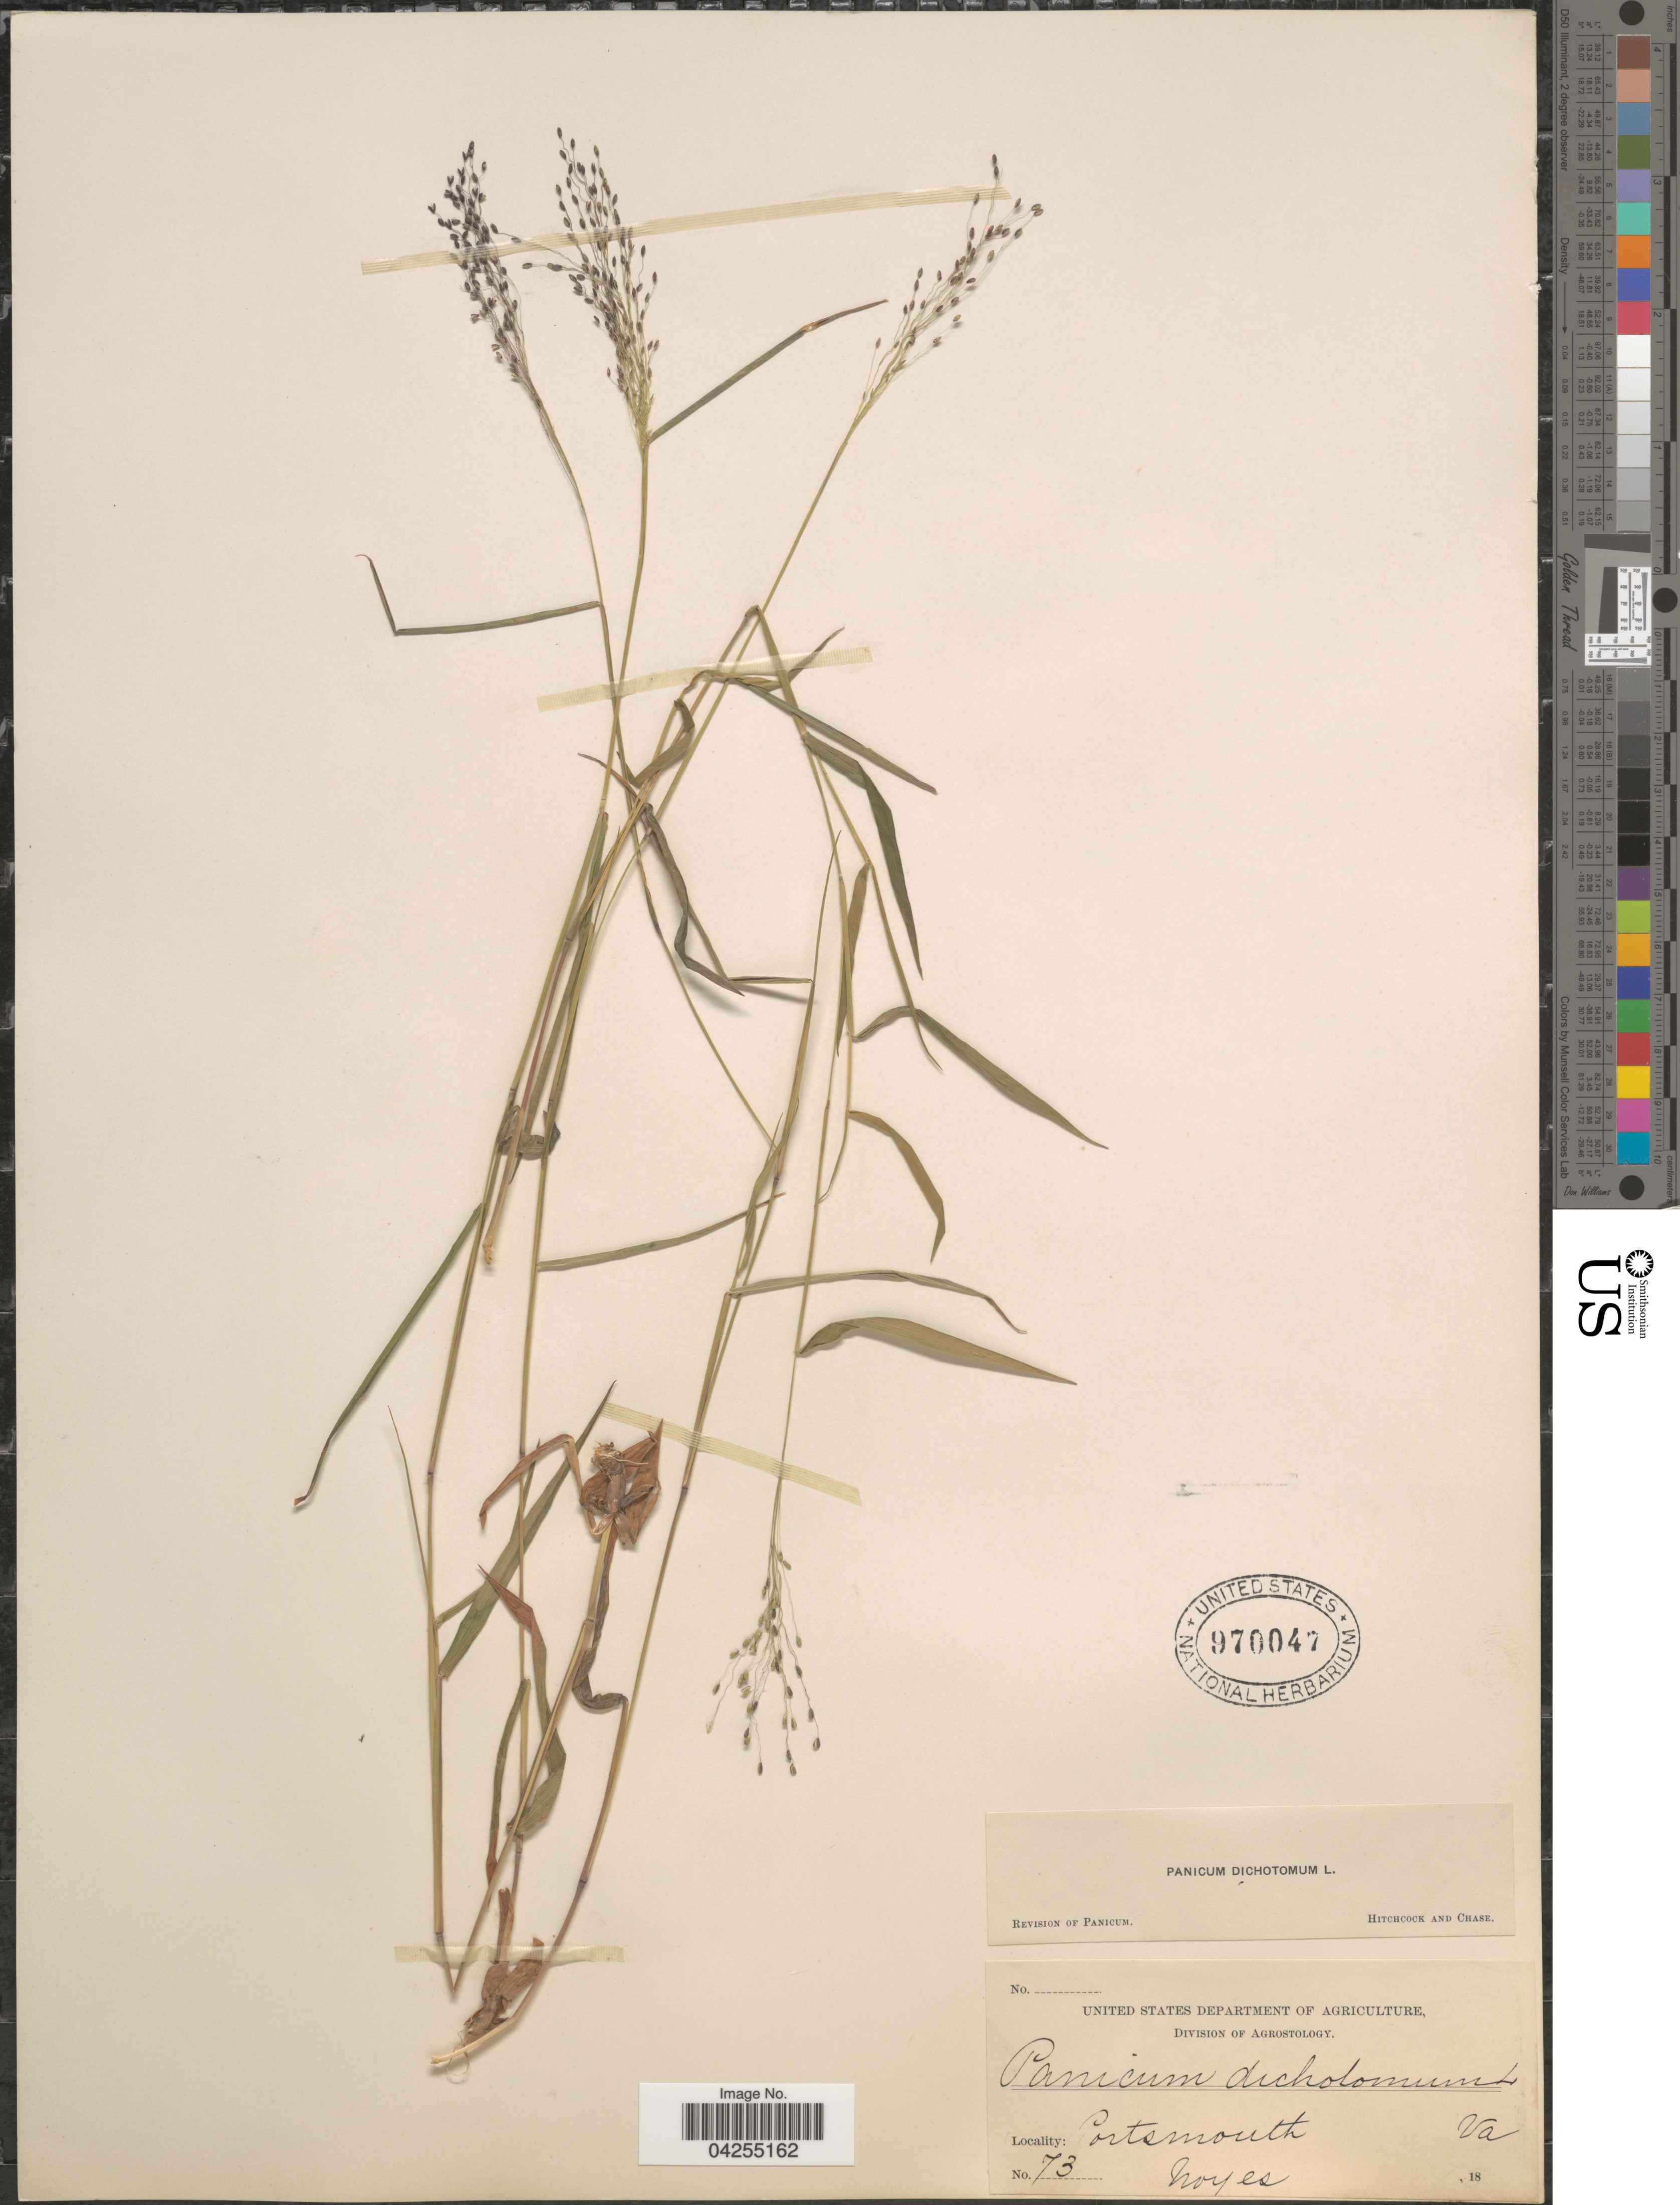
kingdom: Plantae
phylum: Tracheophyta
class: Liliopsida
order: Poales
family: Poaceae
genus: Dichanthelium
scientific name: Dichanthelium dichotomum var. dichotomum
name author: (L.) Gould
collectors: Noyes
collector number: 73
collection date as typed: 18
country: United States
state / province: Virginia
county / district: City of Portsmouth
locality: Portsmouth.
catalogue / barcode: US 970047